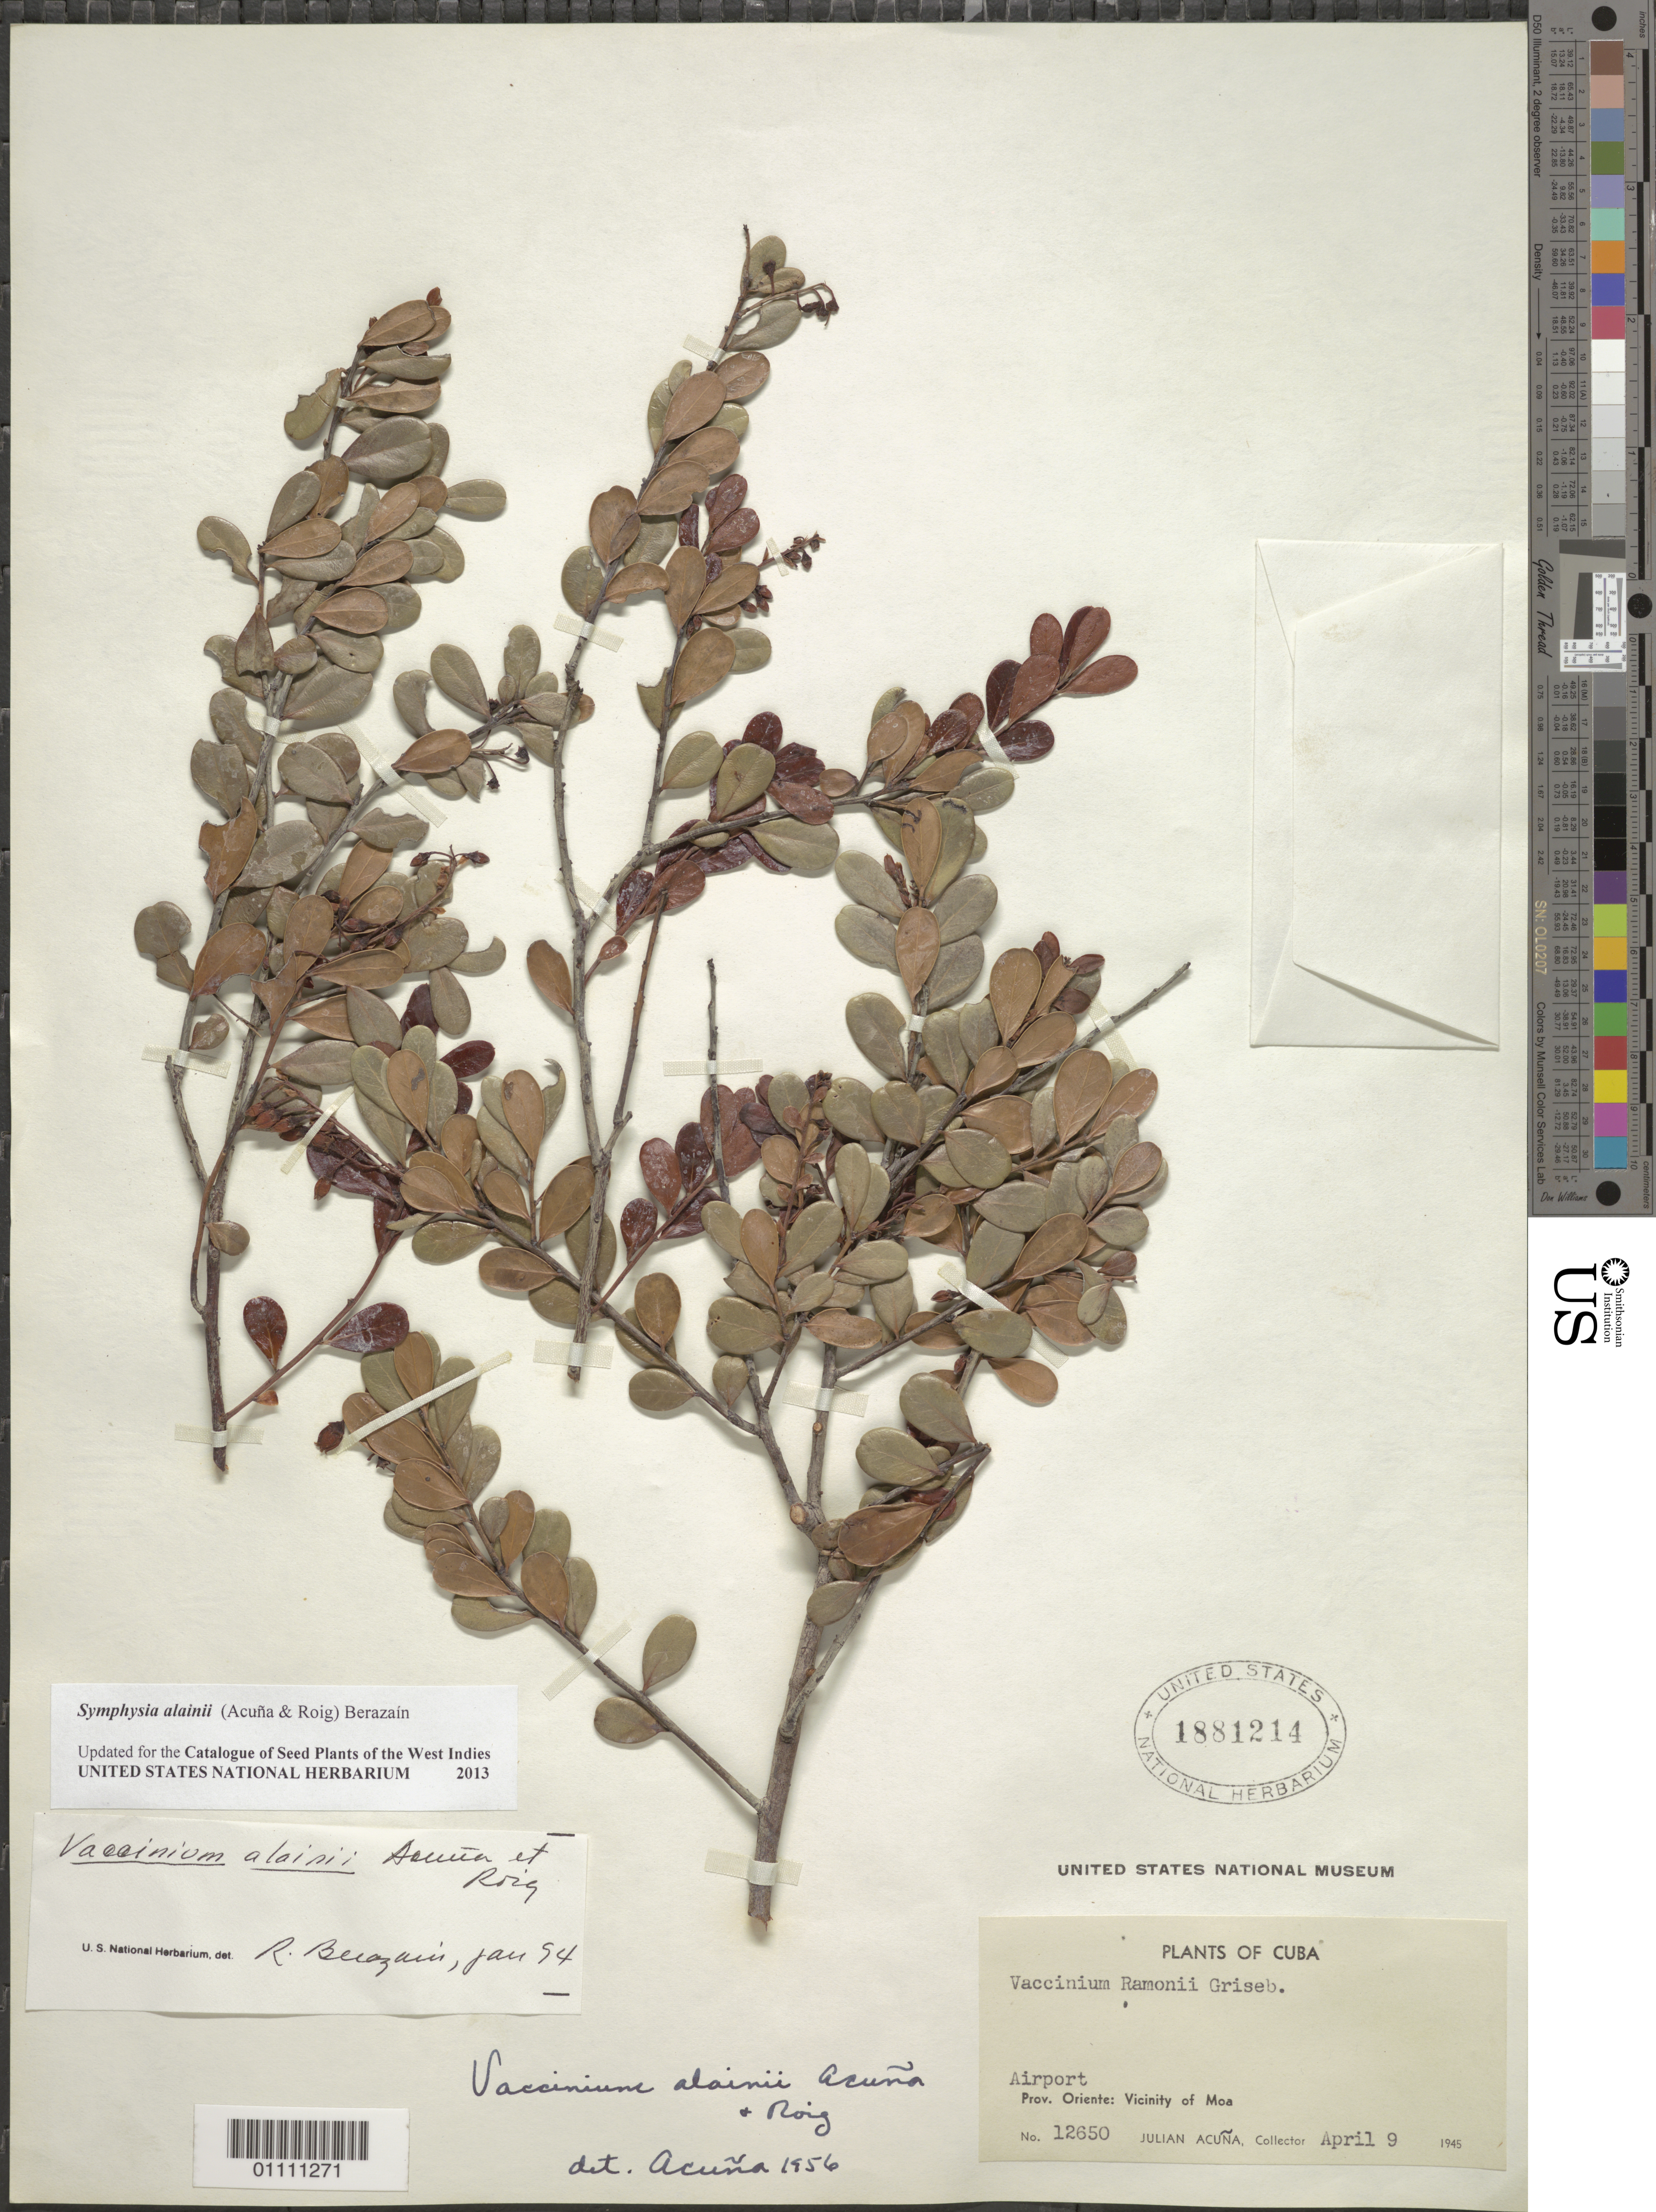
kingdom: Plantae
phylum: Tracheophyta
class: Magnoliopsida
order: Ericales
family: Ericaceae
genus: Symphysia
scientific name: Symphysia alainii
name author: (Acuña & Roíg) R. Berazaín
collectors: J. Acuña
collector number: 12650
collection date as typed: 09 Apr 1945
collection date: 1945-04-09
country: Cuba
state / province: Holguin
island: Cuba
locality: Airport, vicinity of Moa [Oriente]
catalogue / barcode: US 1881214